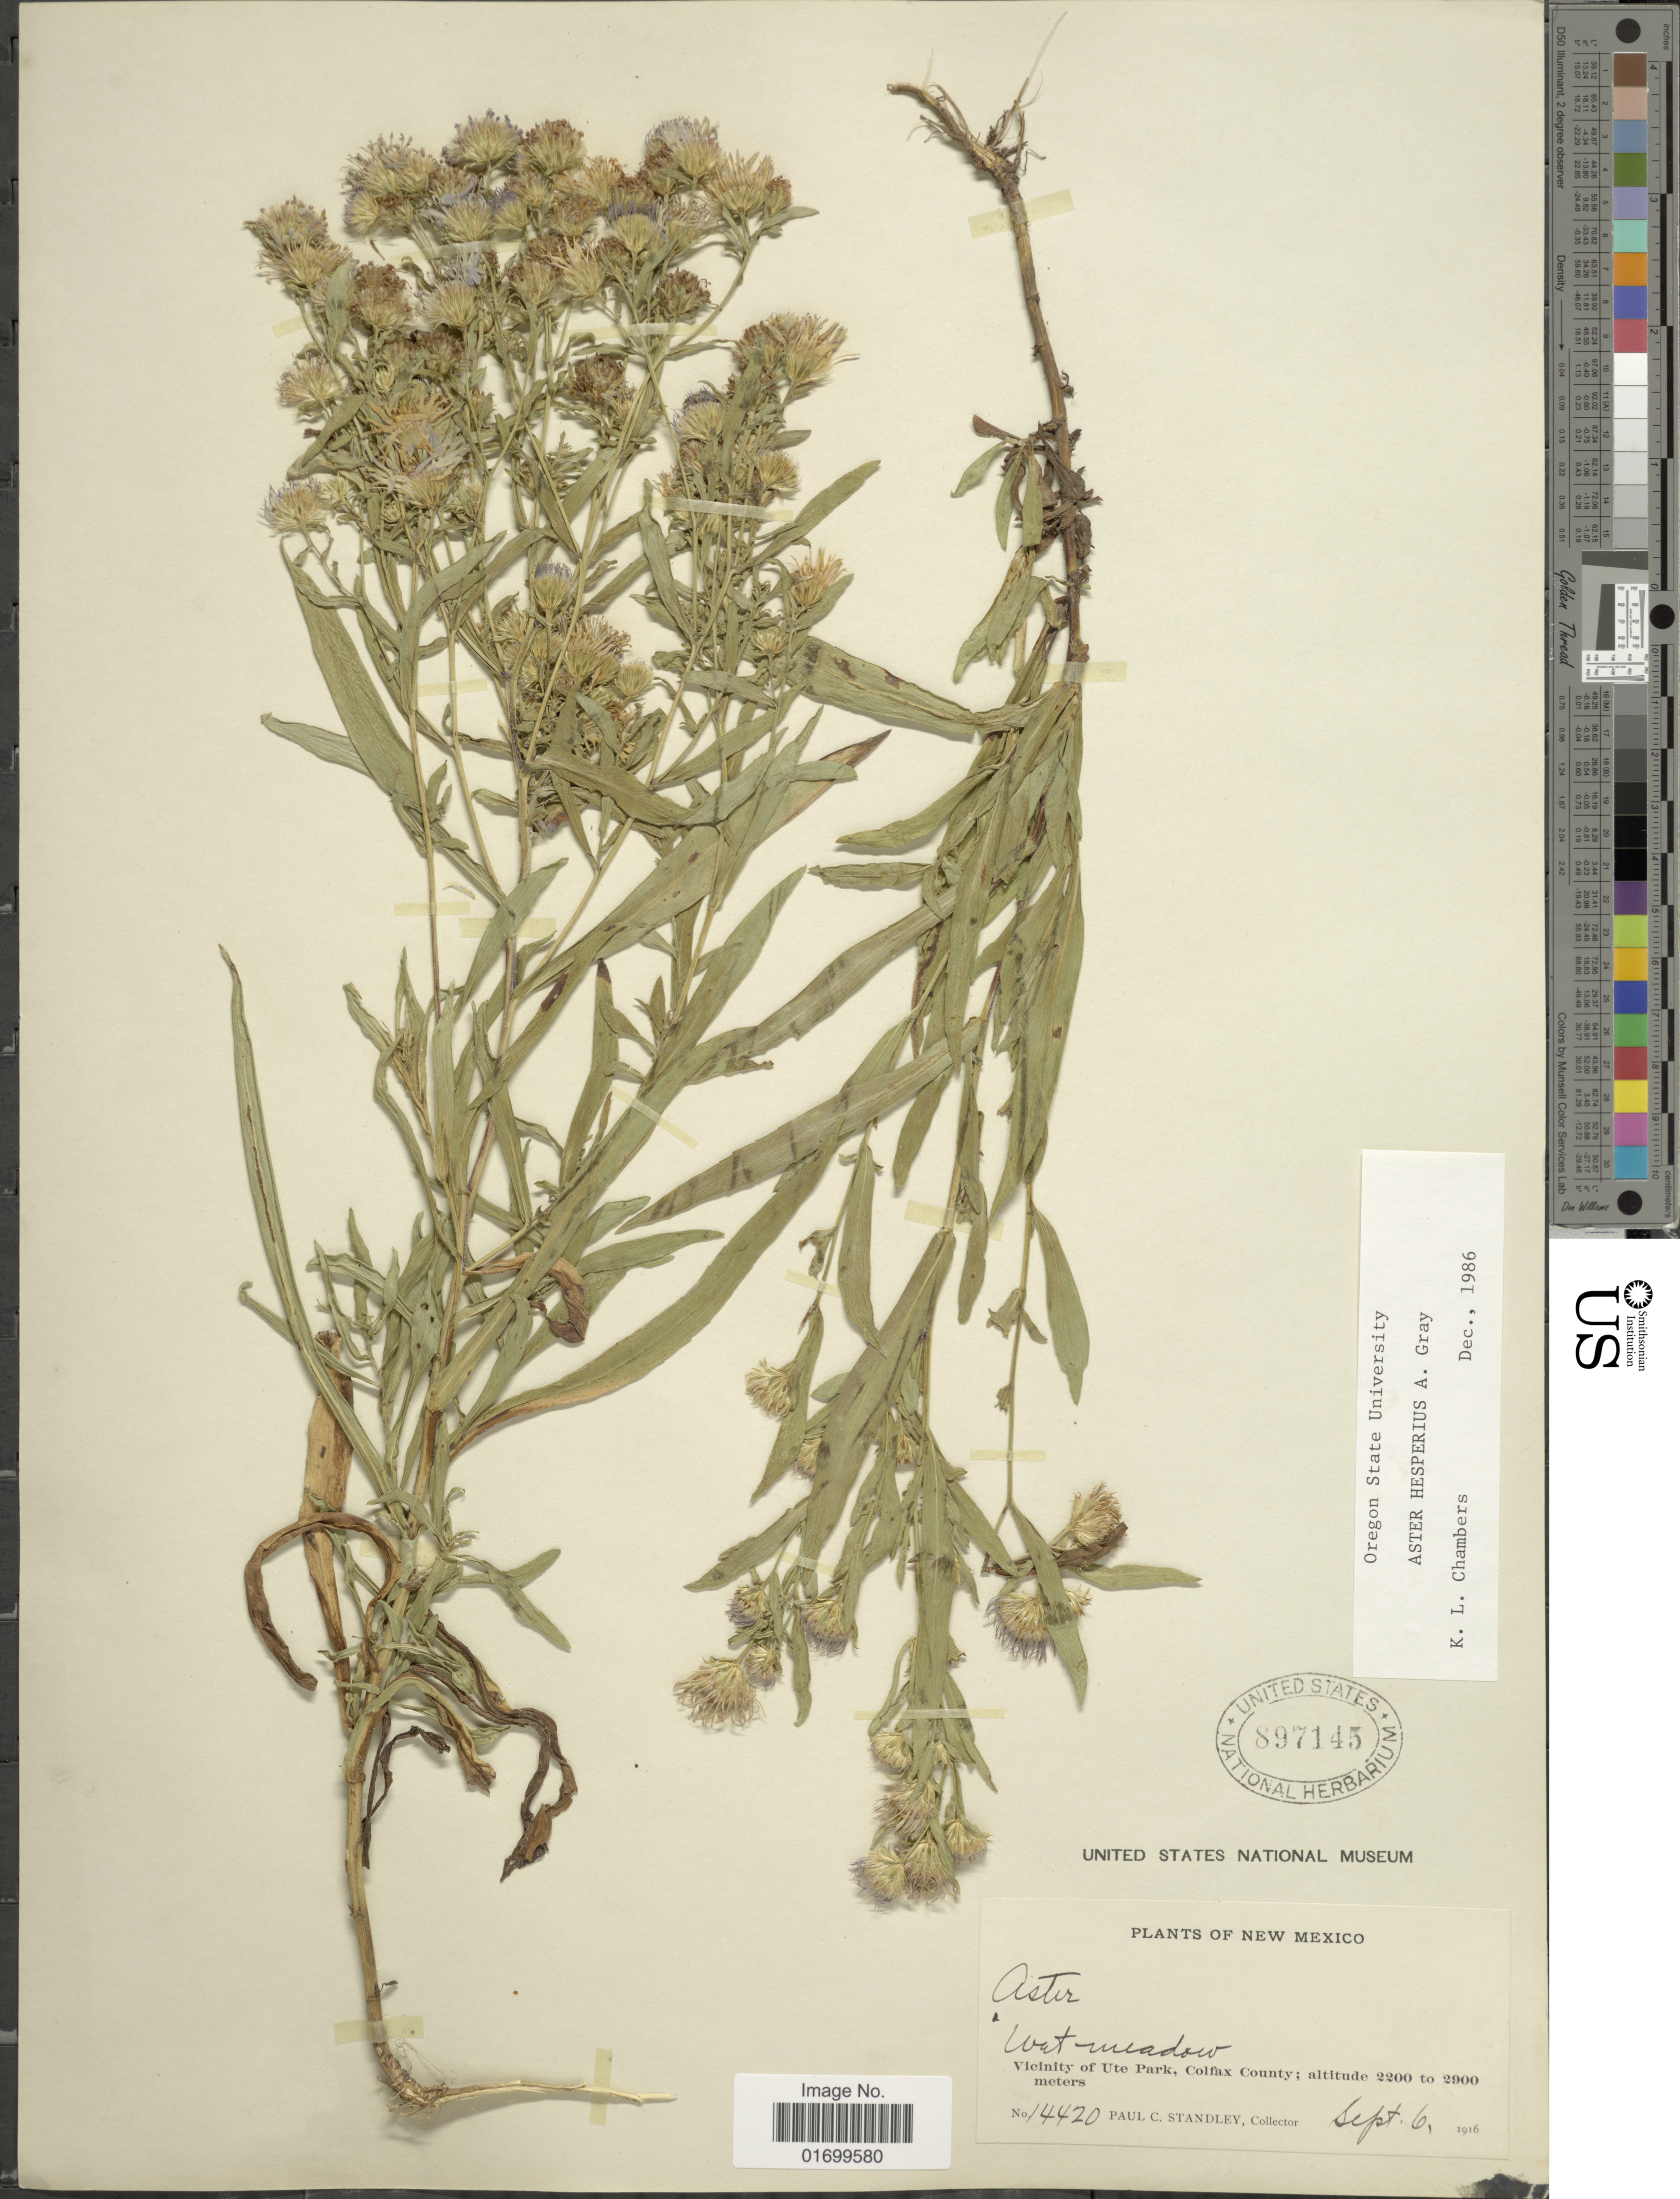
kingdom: Plantae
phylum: Tracheophyta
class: Magnoliopsida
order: Asterales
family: Asteraceae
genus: Symphyotrichum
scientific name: Symphyotrichum hesperium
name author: (A. Gray) Á. Löve & D. Löve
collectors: P. C. Standley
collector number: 14420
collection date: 1916-09-06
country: United States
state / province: New Mexico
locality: Wet meadow, vicinity of Ute Park, Colfax County.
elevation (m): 2200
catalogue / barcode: US 897145